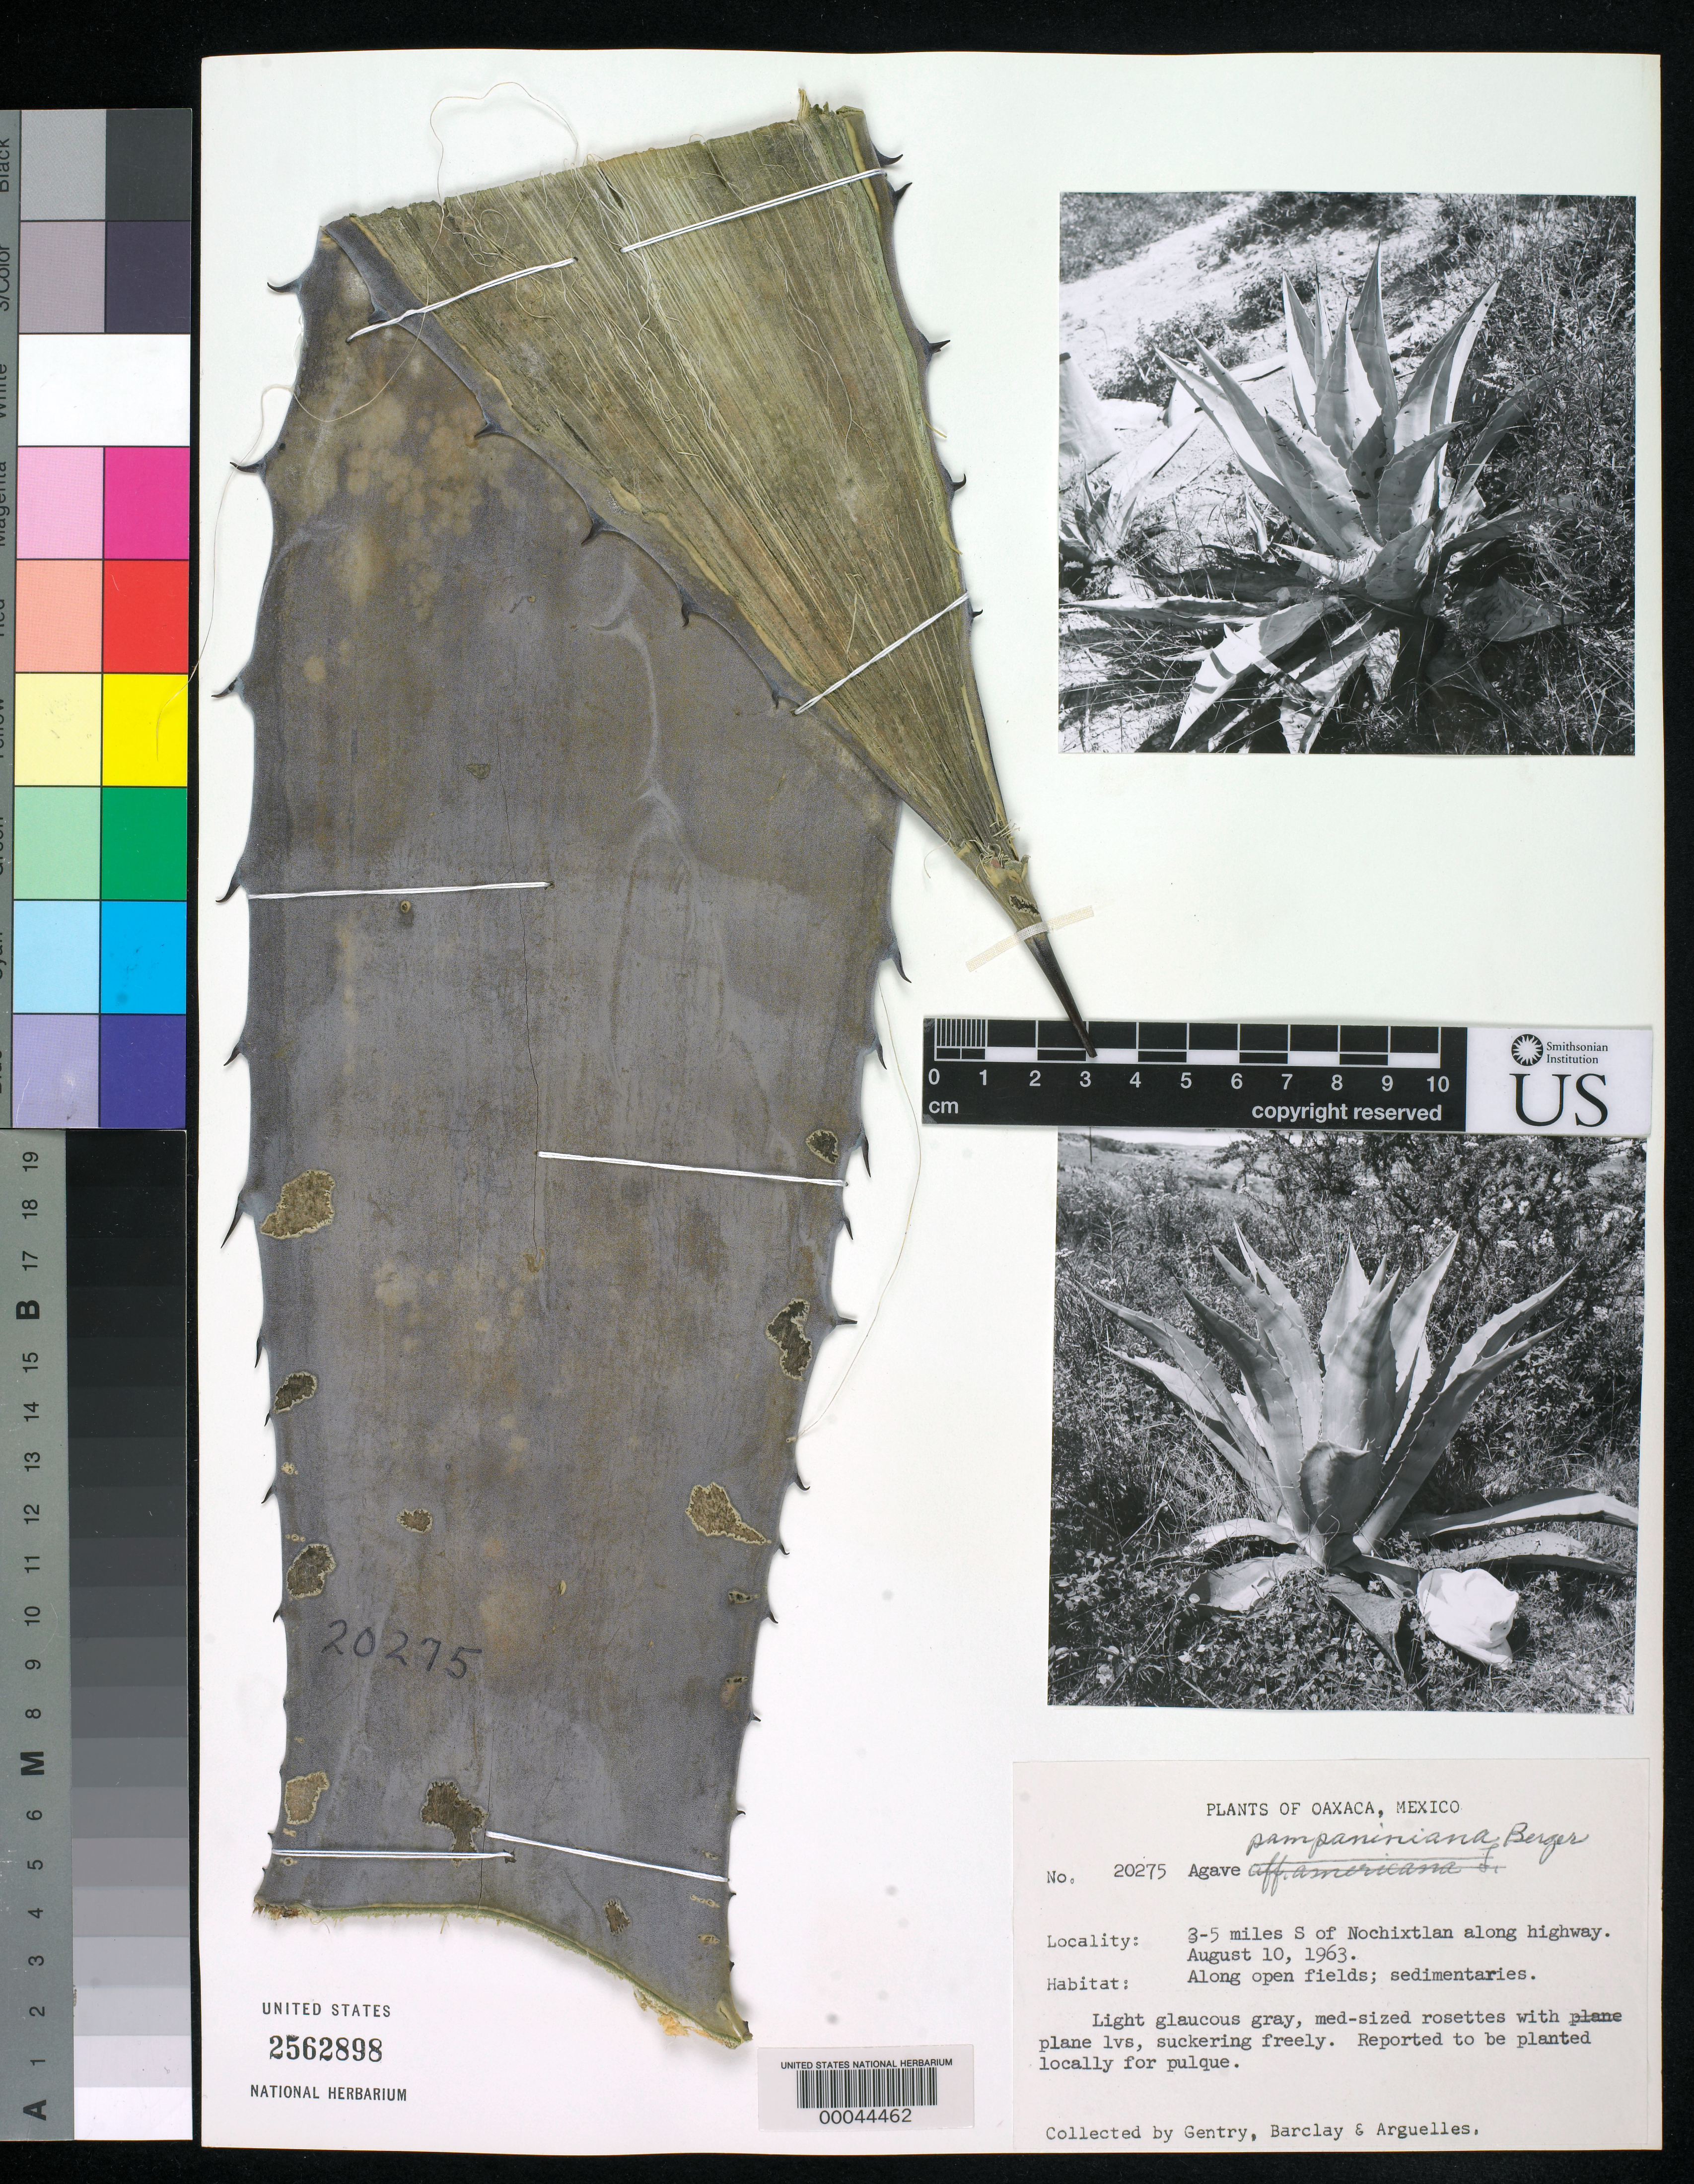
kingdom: Plantae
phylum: Tracheophyta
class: Liliopsida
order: Asparagales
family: Asparagaceae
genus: Agave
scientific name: Agave pampaniniana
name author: A. Berger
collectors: H. S. Gentry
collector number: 20275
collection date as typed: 10 Aug 1963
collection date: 1963-08-10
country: Mexico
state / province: Oaxaca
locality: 3-5 mi S of Nochixtlan along highway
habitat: Along open fields; sedimentaries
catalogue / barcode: US 2562898